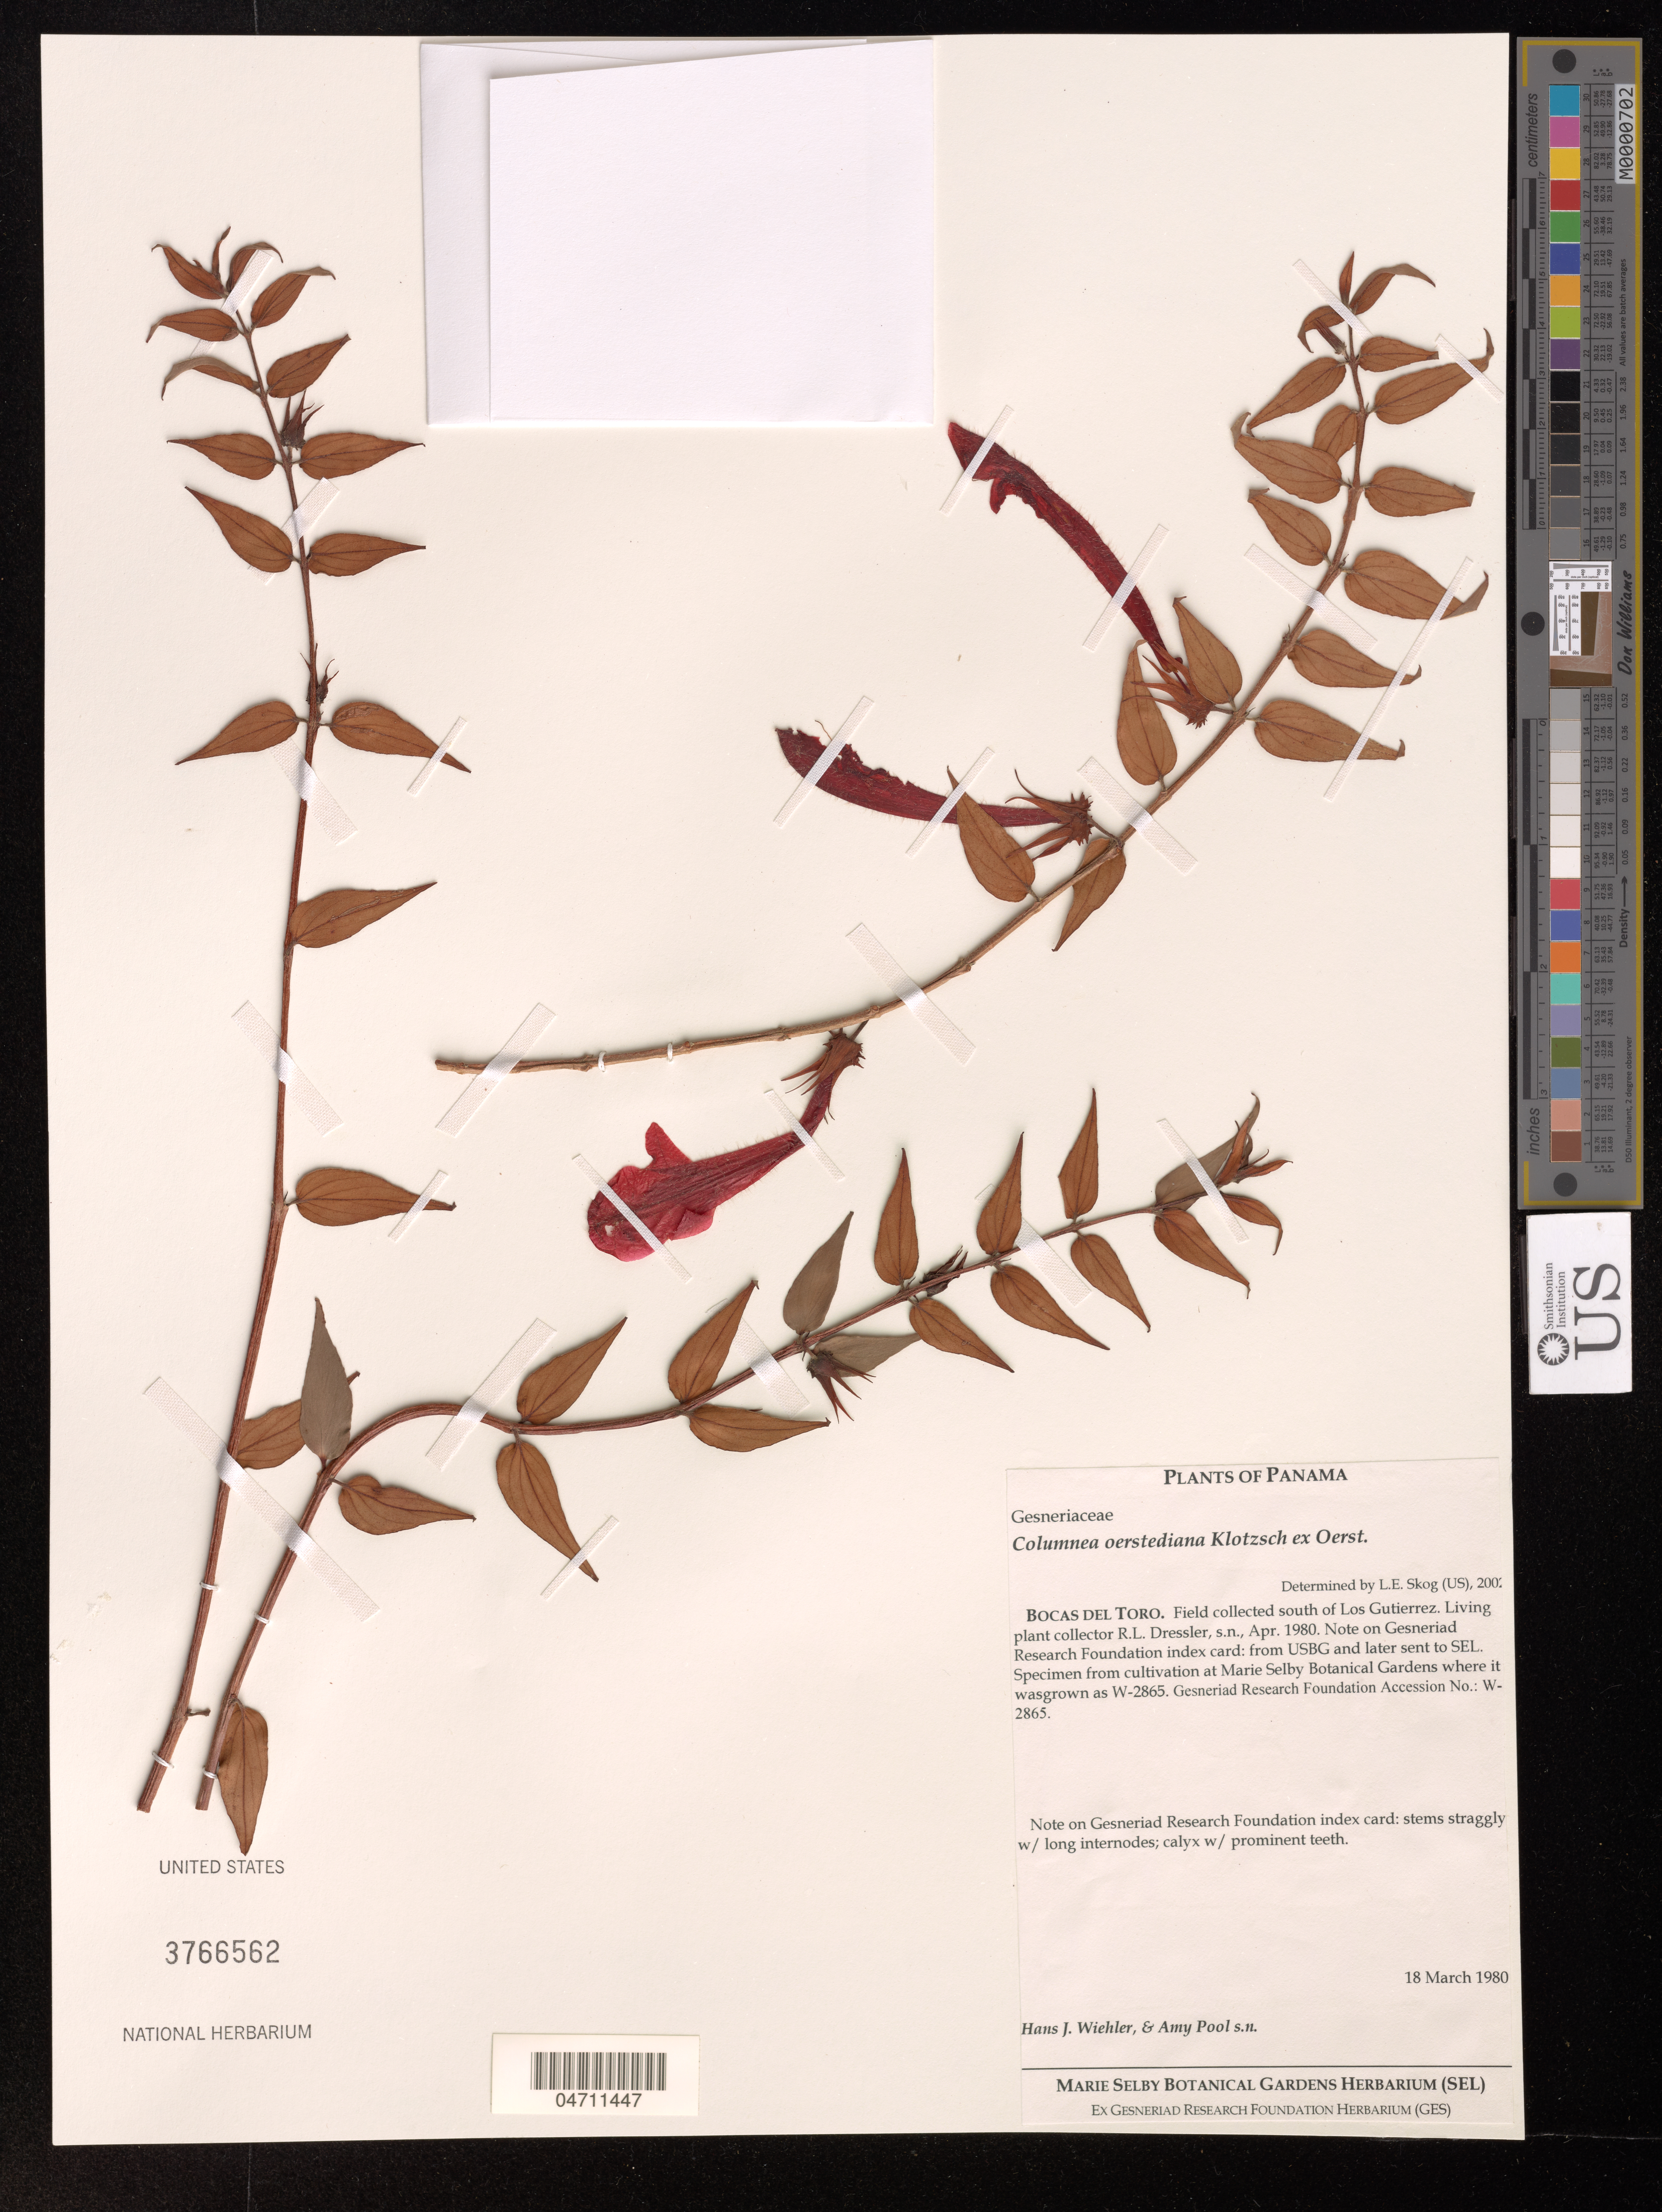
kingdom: Plantae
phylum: Tracheophyta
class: Magnoliopsida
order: Lamiales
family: Gesneriaceae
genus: Columnea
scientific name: Columnea oerstediana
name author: Klotzsch ex Oerst.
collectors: H. Wiehler & A. Pool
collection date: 1980-03-18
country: Panama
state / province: Panamá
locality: Bocas del Toro.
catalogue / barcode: US 3766562